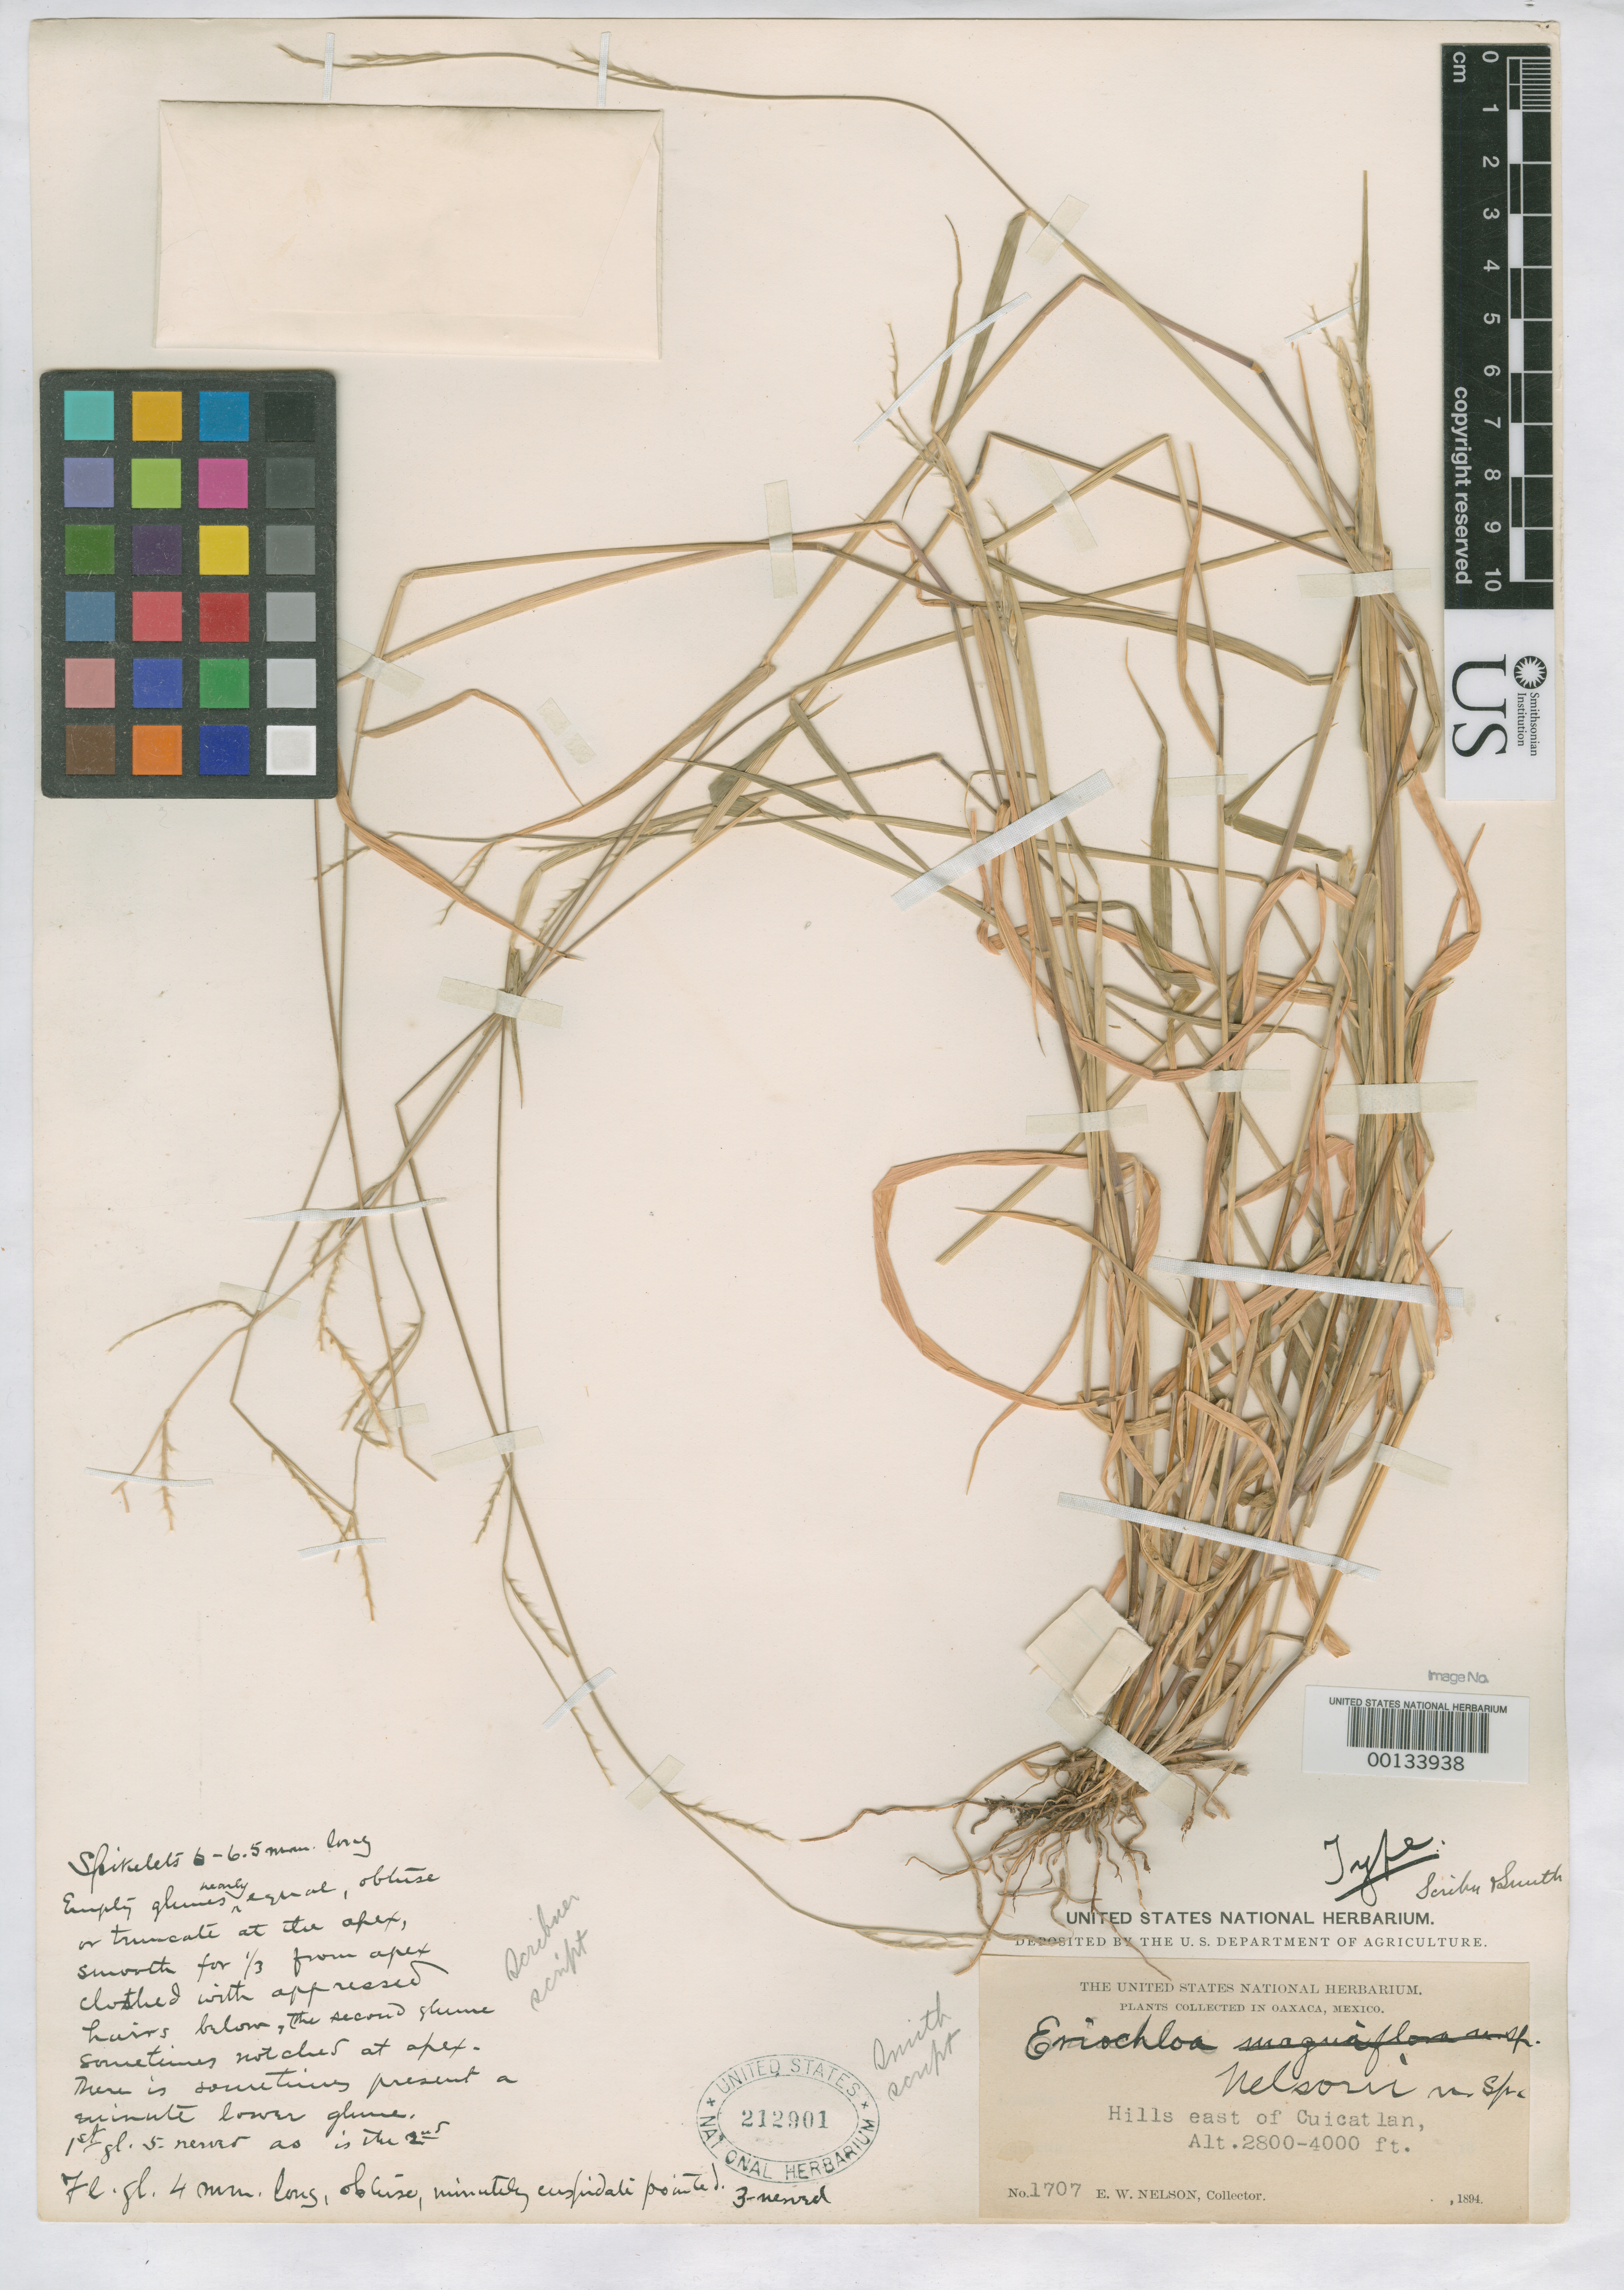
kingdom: Plantae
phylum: Tracheophyta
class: Liliopsida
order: Poales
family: Poaceae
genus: Eriochloa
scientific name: Eriochloa nelsonii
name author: Scribn. & J.G. Sm.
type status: Isotype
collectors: E. W. Nelson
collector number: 1707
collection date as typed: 1894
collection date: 1894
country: Mexico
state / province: Oaxaca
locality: Hills E of Cuicatlan.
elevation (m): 853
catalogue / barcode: US 212901